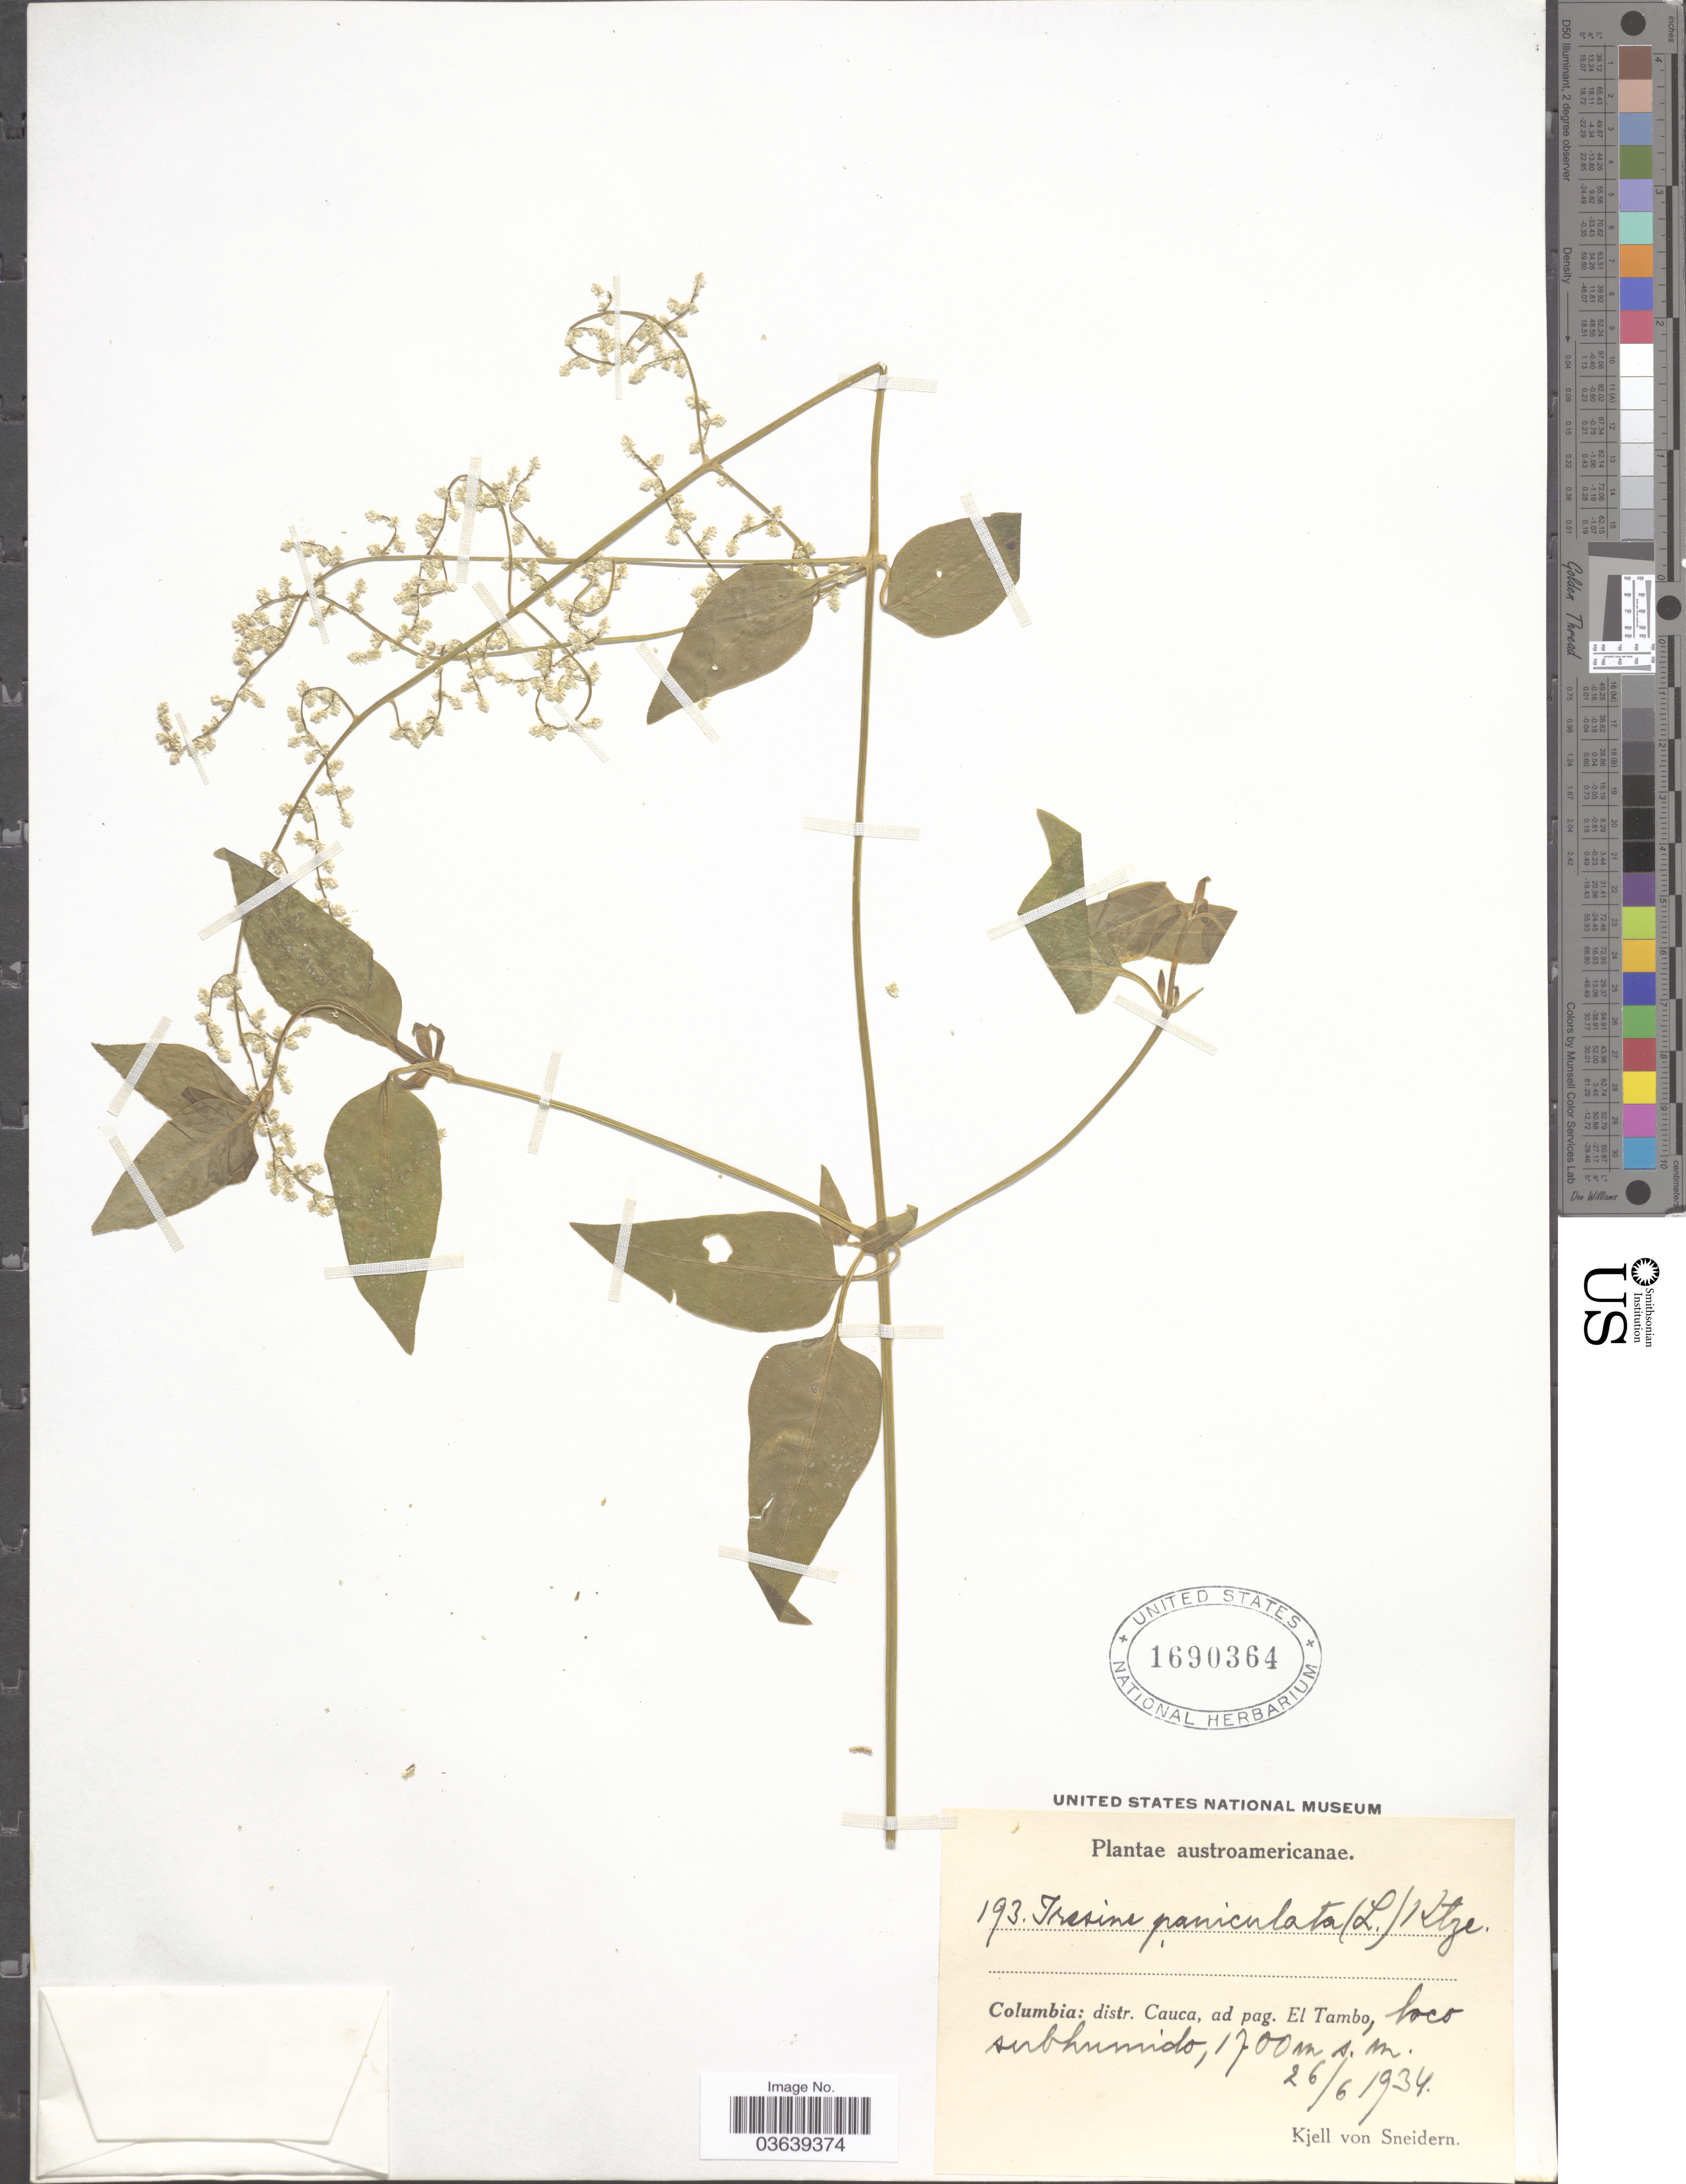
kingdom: Plantae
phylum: Tracheophyta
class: Magnoliopsida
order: Caryophyllales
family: Amaranthaceae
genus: Iresine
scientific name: Iresine celosia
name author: L.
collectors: K. von Sneidern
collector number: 193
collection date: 1934-06-26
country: Colombia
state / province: Cauca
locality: Austroamericanae. Distr. Cauca, ad pag. El Tambo.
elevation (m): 1700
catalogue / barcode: US 1690364